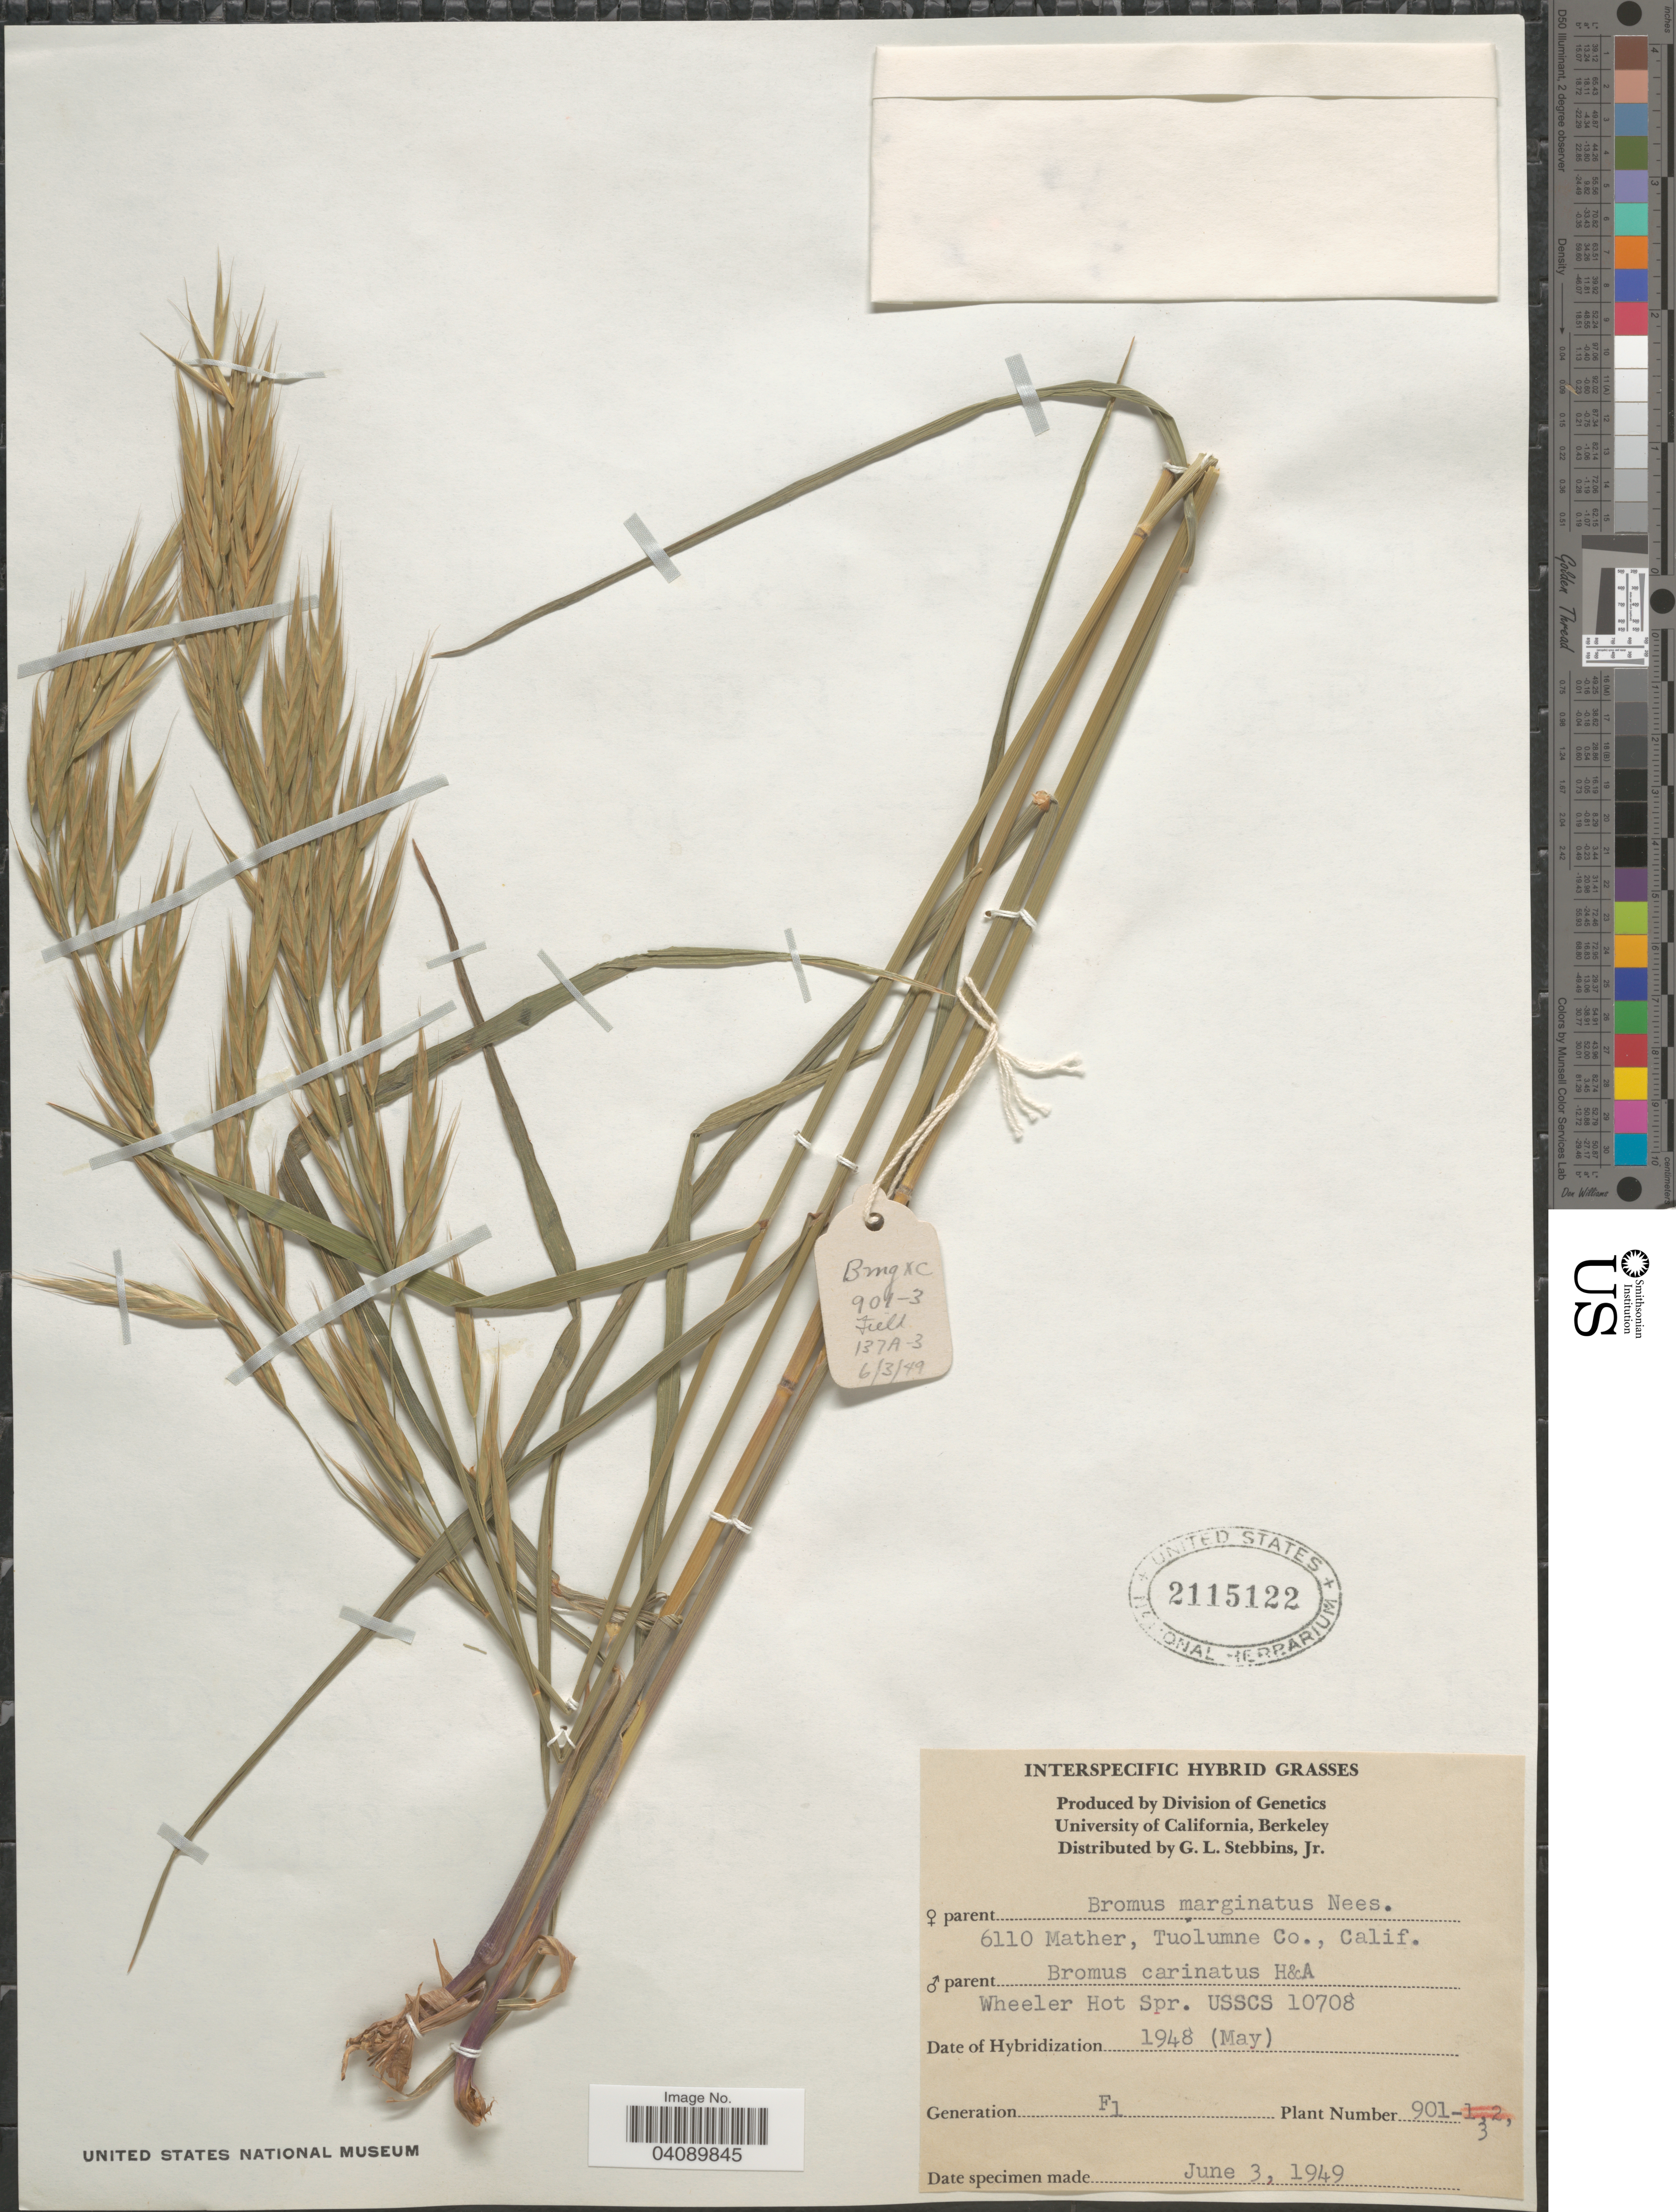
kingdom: Plantae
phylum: Tracheophyta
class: Liliopsida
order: Poales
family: Poaceae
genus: Bromus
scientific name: Bromus marginatus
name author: Nees ex Steud.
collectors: G. L. Stebbins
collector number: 901-3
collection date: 1949-06-03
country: United States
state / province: California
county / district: Alameda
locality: University of California, Berkeley.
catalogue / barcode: US 2115122